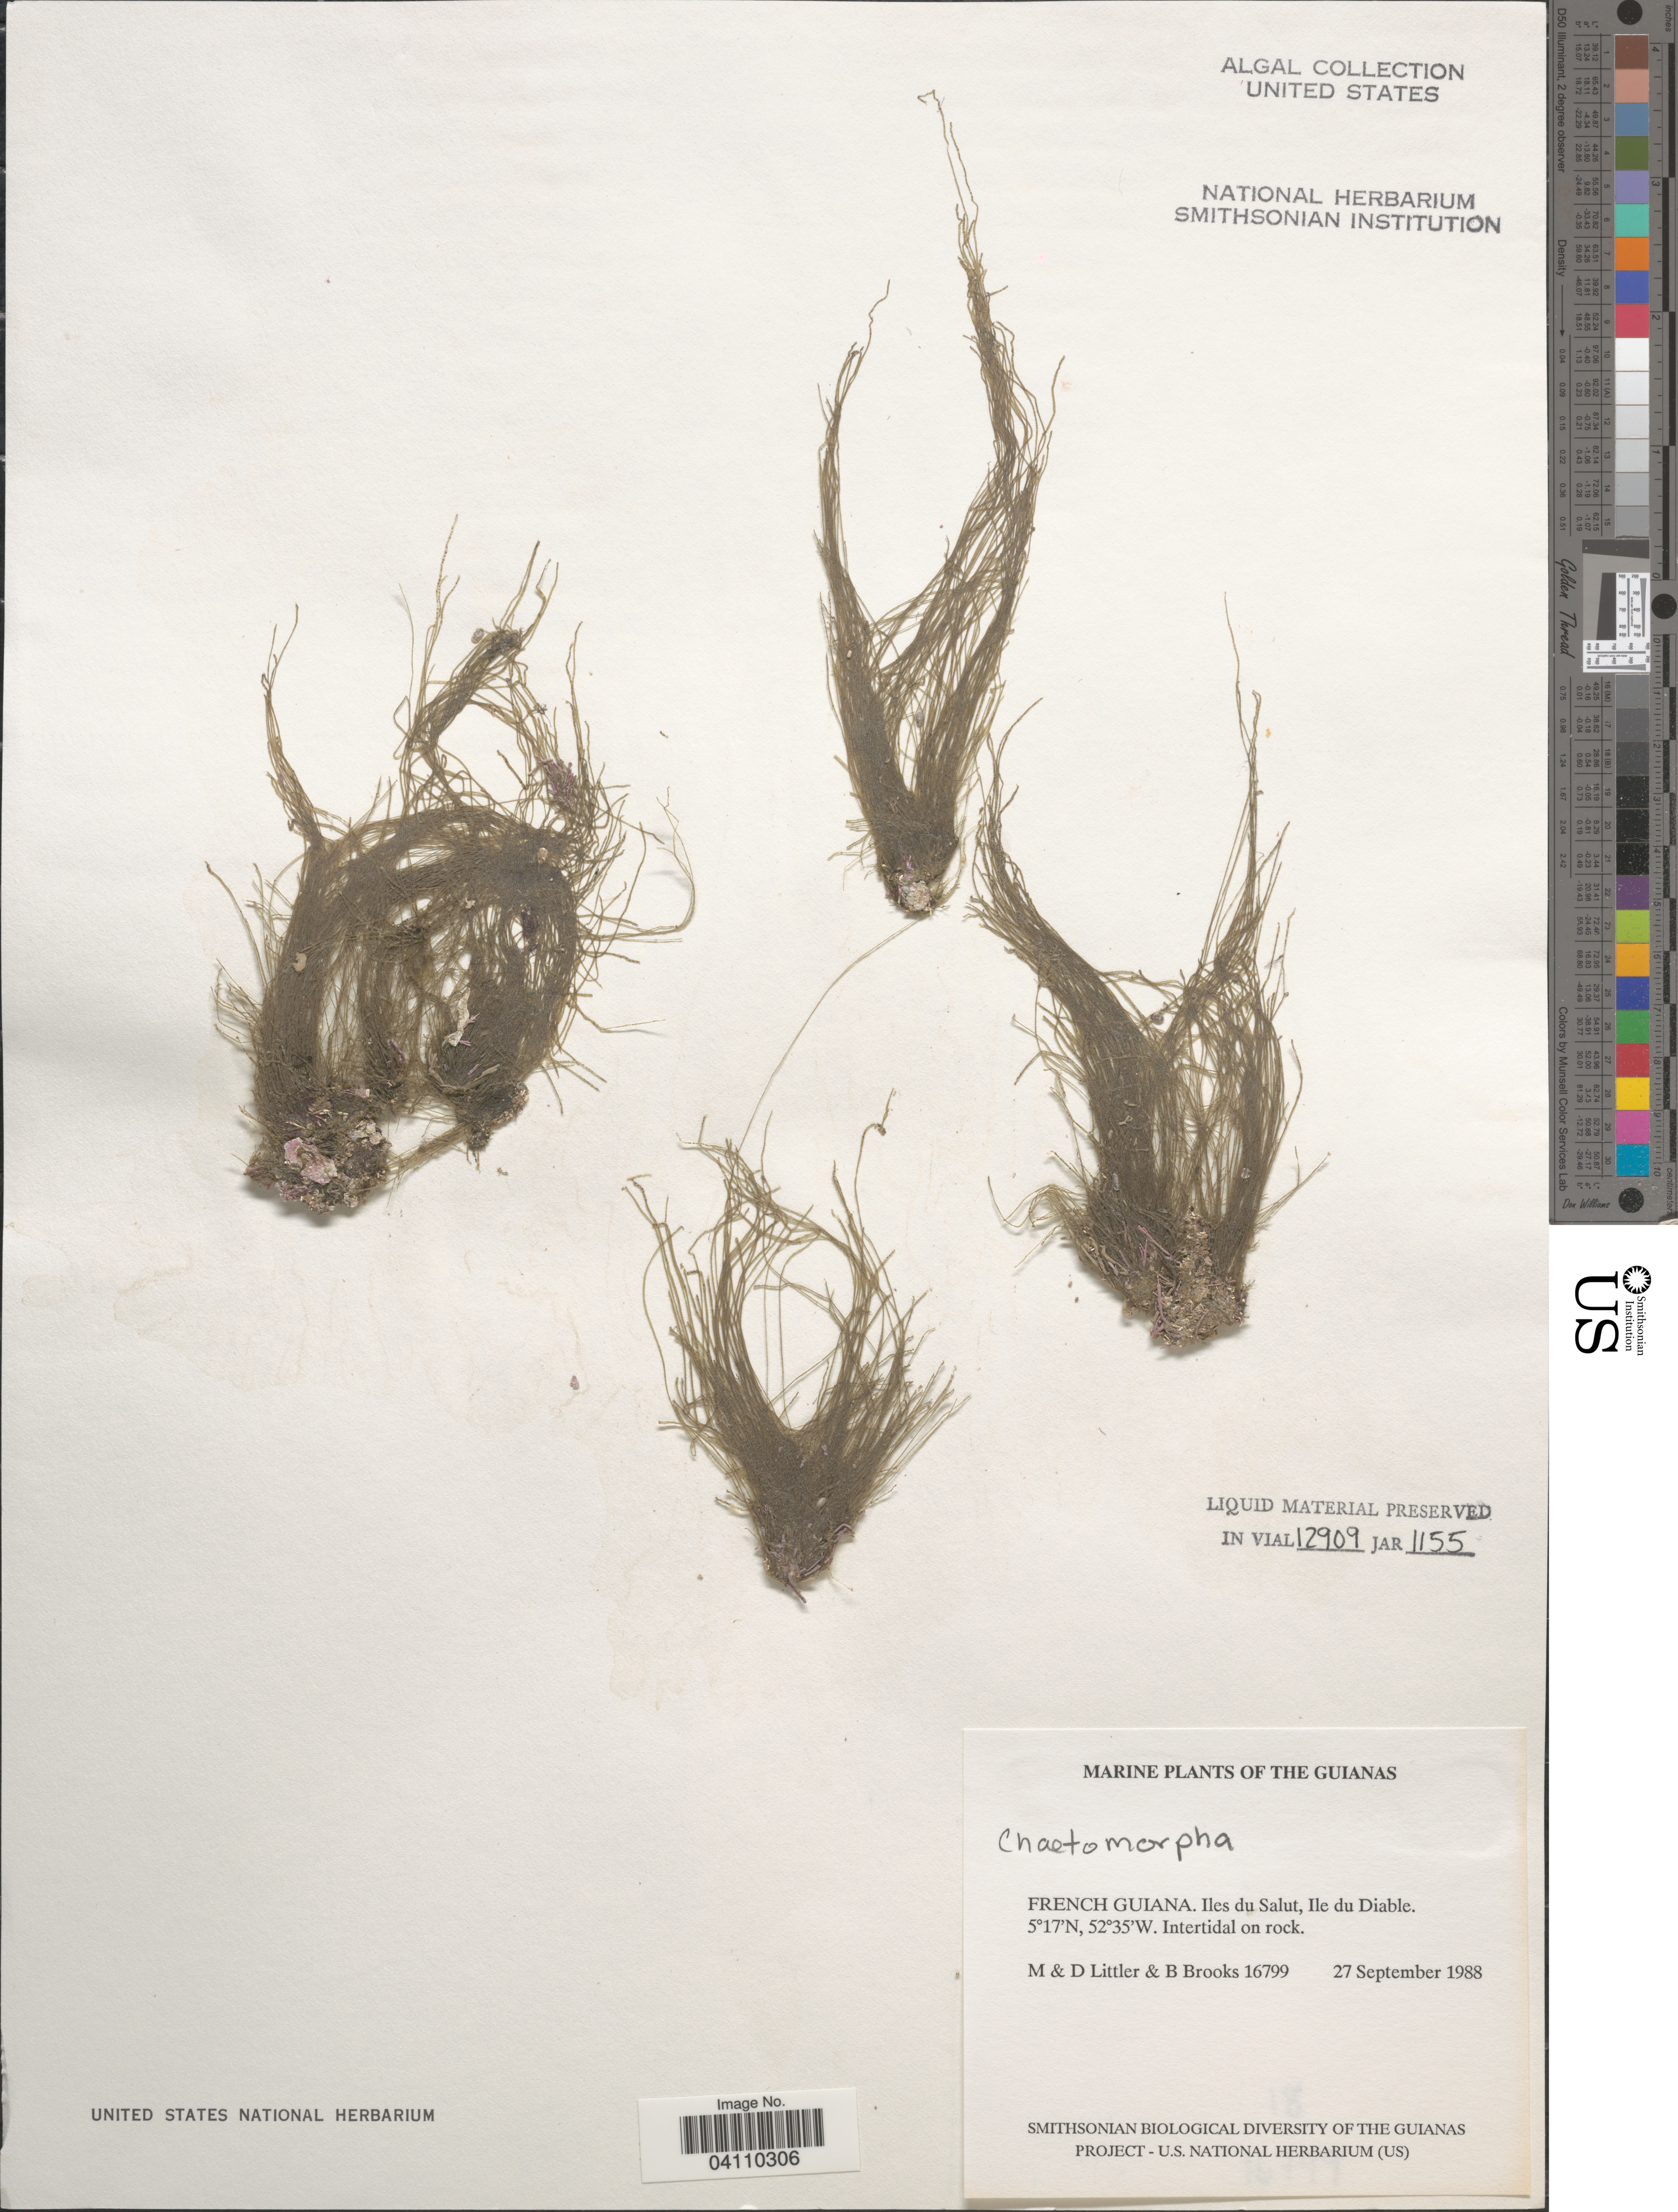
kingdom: Plantae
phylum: Chlorophyta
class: Ulvophyceae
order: Cladophorales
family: Cladophoraceae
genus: Chaetomorpha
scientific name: Chaetomorpha sp.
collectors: M. Littler, D. S. Littler & B. Brooks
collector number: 16799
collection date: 1988-09-27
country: French Guiana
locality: The Guianas. Iles du Salut, Ile du Diable.